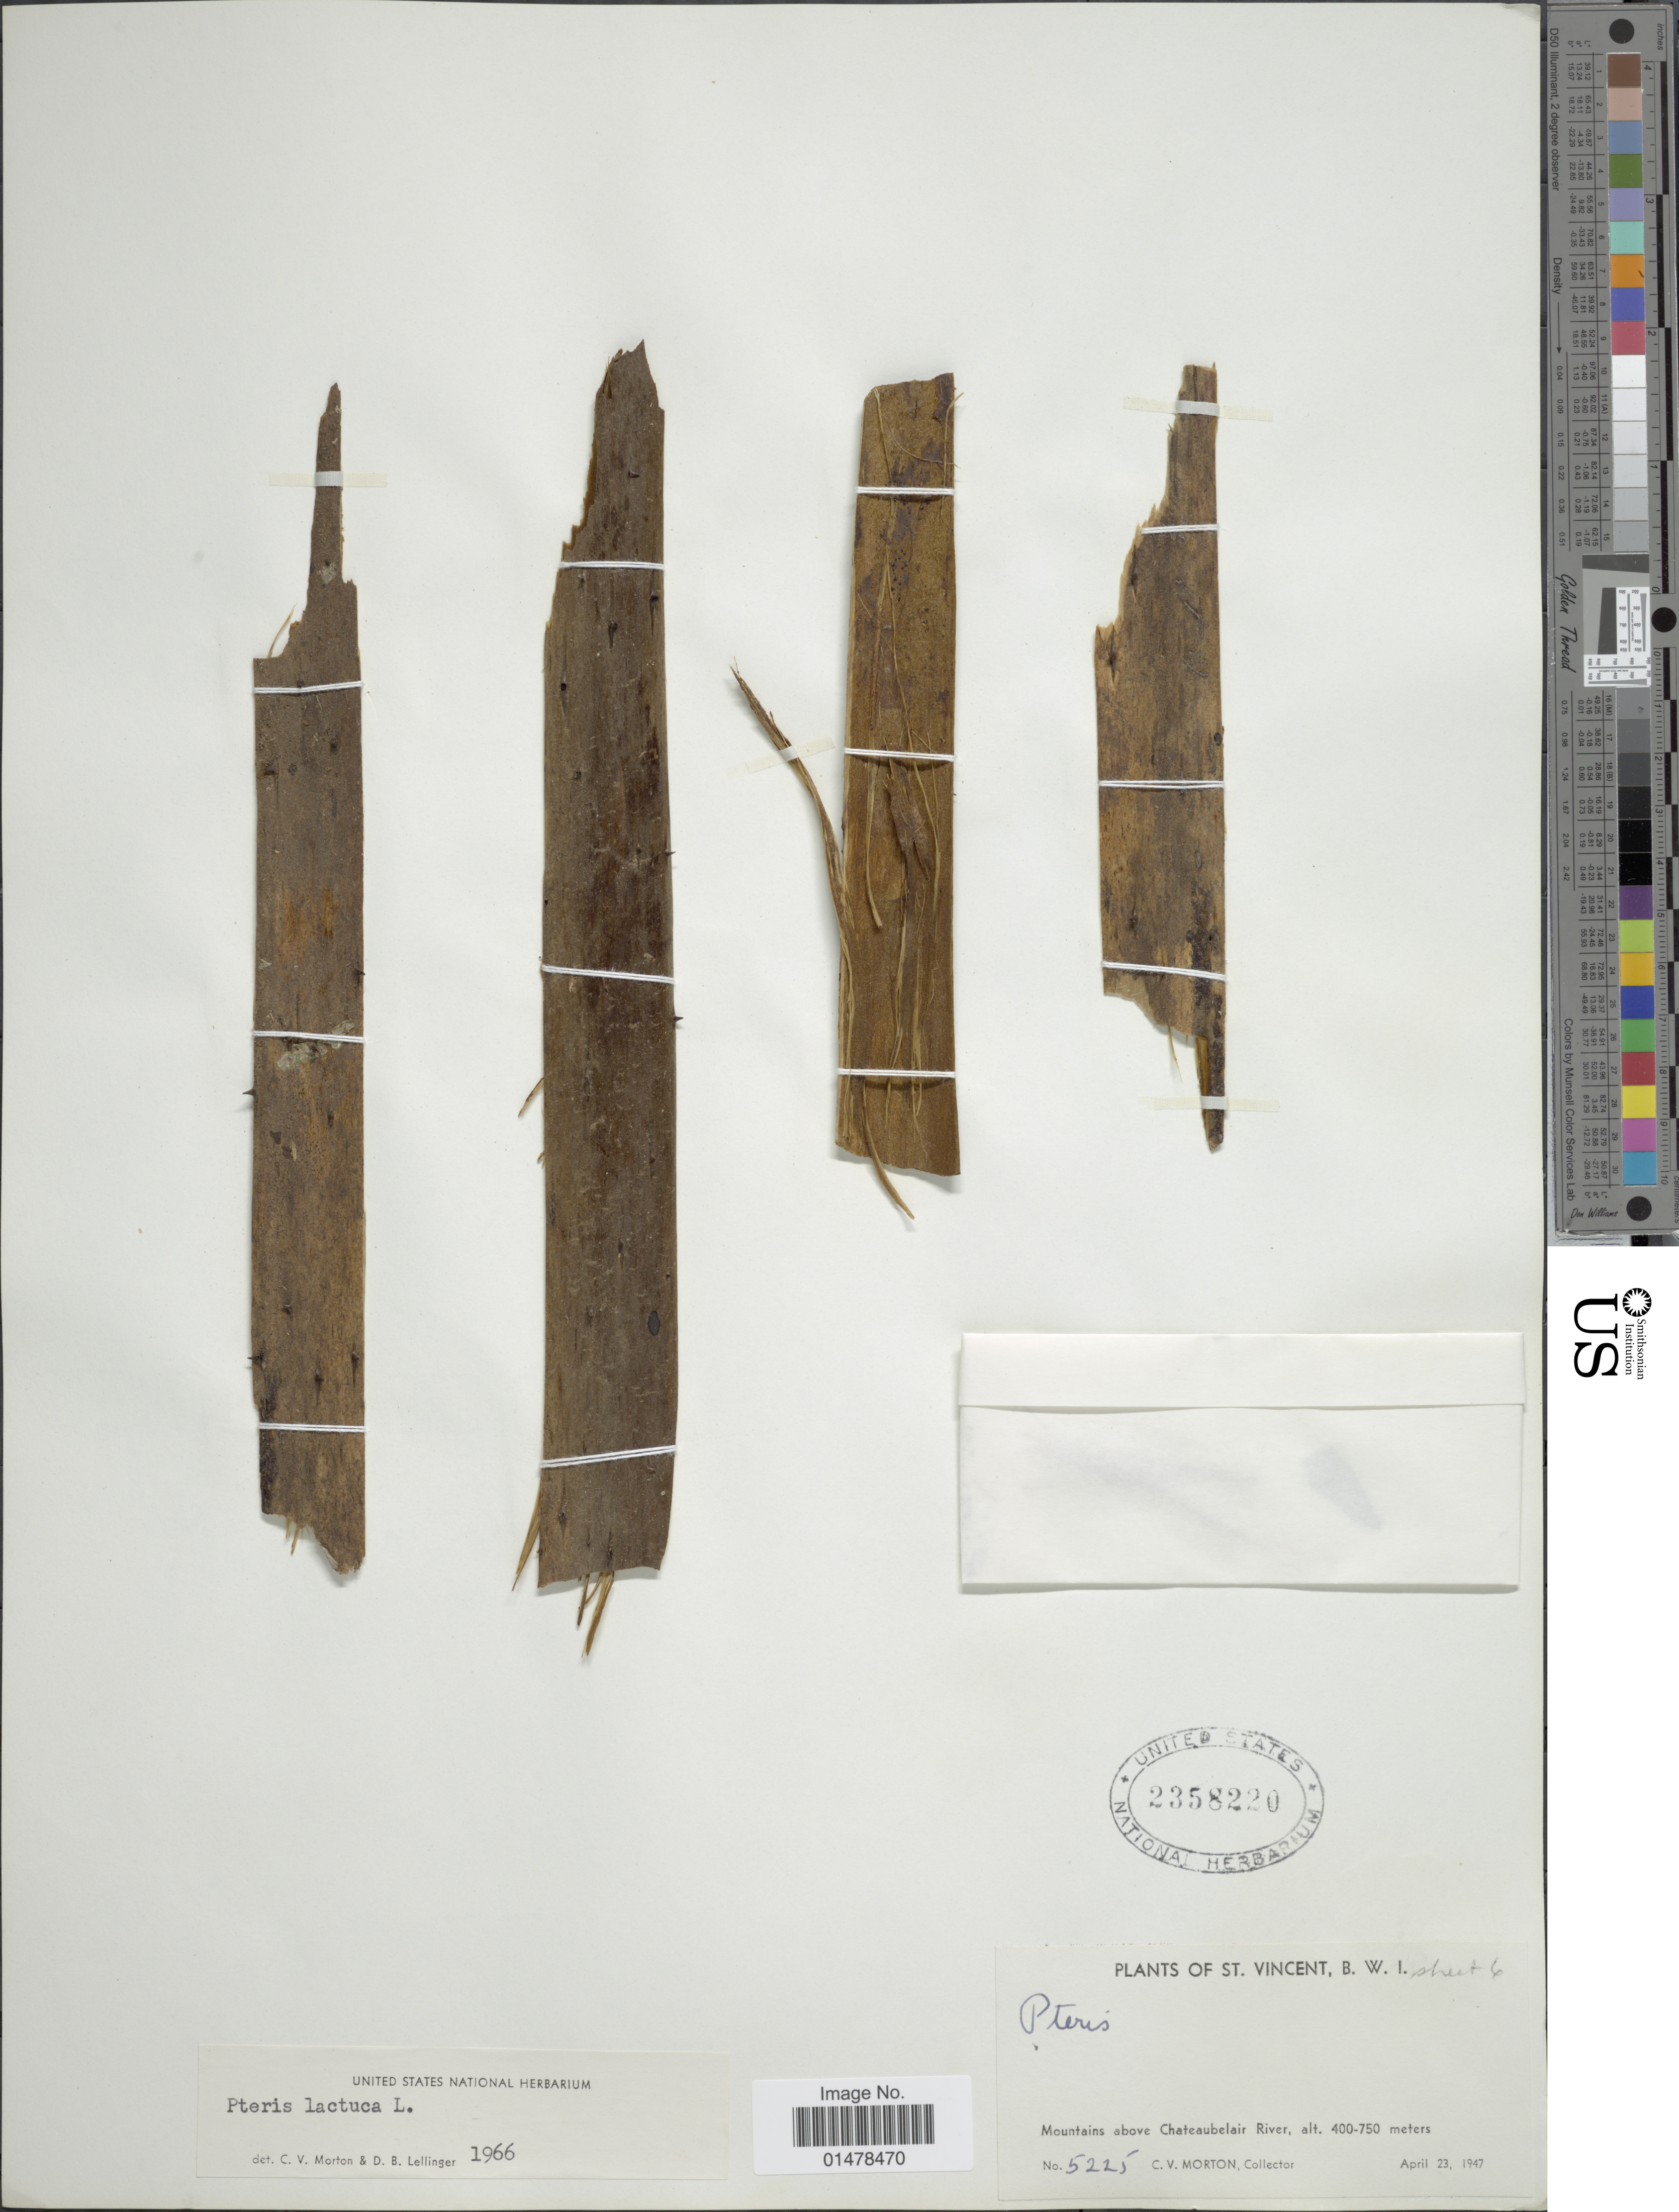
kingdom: Plantae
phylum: Tracheophyta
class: Polypodiopsida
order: Polypodiales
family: Pteridaceae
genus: Pteris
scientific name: Pteris arborea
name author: L.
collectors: C. V. Morton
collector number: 5225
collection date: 1947-04-23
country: St. Vincent - Grenadines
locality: St Vincent, B.W.I. Mountain above Chateaubelair River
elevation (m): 400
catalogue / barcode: US 2358220